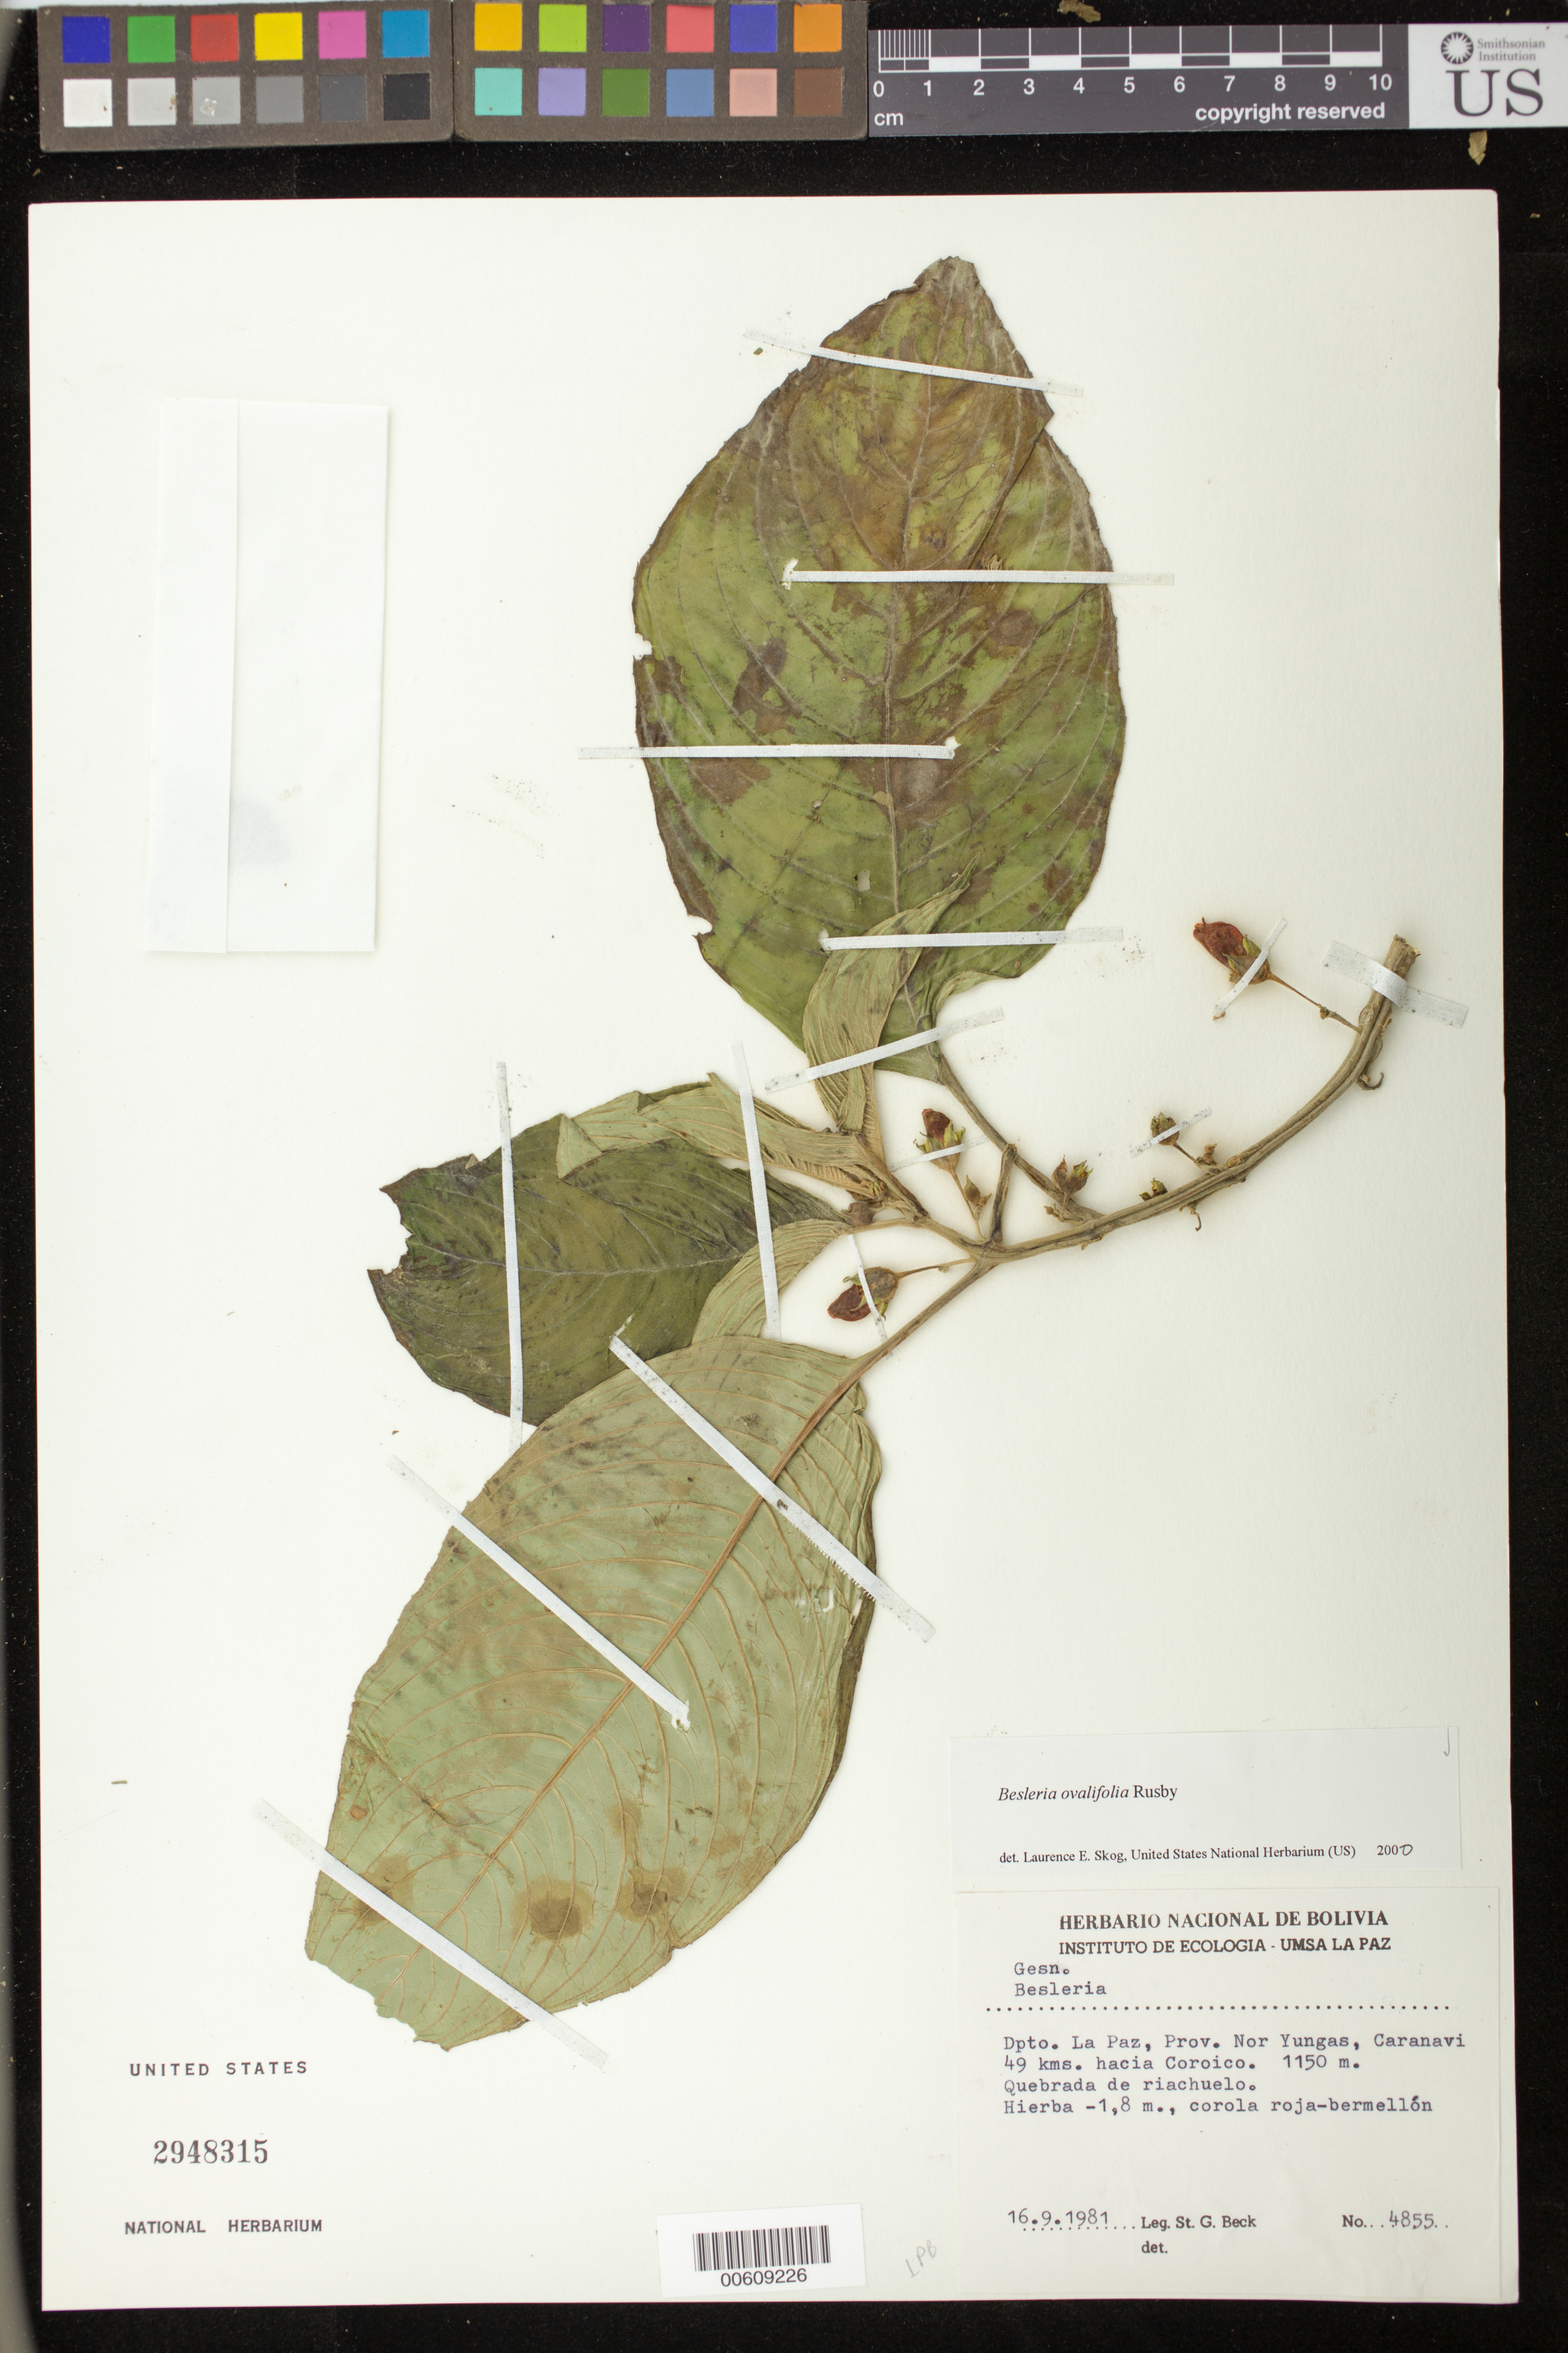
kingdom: Plantae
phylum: Tracheophyta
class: Magnoliopsida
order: Lamiales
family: Gesneriaceae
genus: Besleria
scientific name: Besleria ovalifolia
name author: Rusby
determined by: Skog, Laurence E.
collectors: S. G. Beck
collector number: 4855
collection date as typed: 16 Sep 1981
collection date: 1981-09-16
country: Bolivia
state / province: La Paz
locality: Prov. Nor Yungas; Caranavi, 49 km hacia Coroico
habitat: Quebrada de riachuelo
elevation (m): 1150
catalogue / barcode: US 2948315